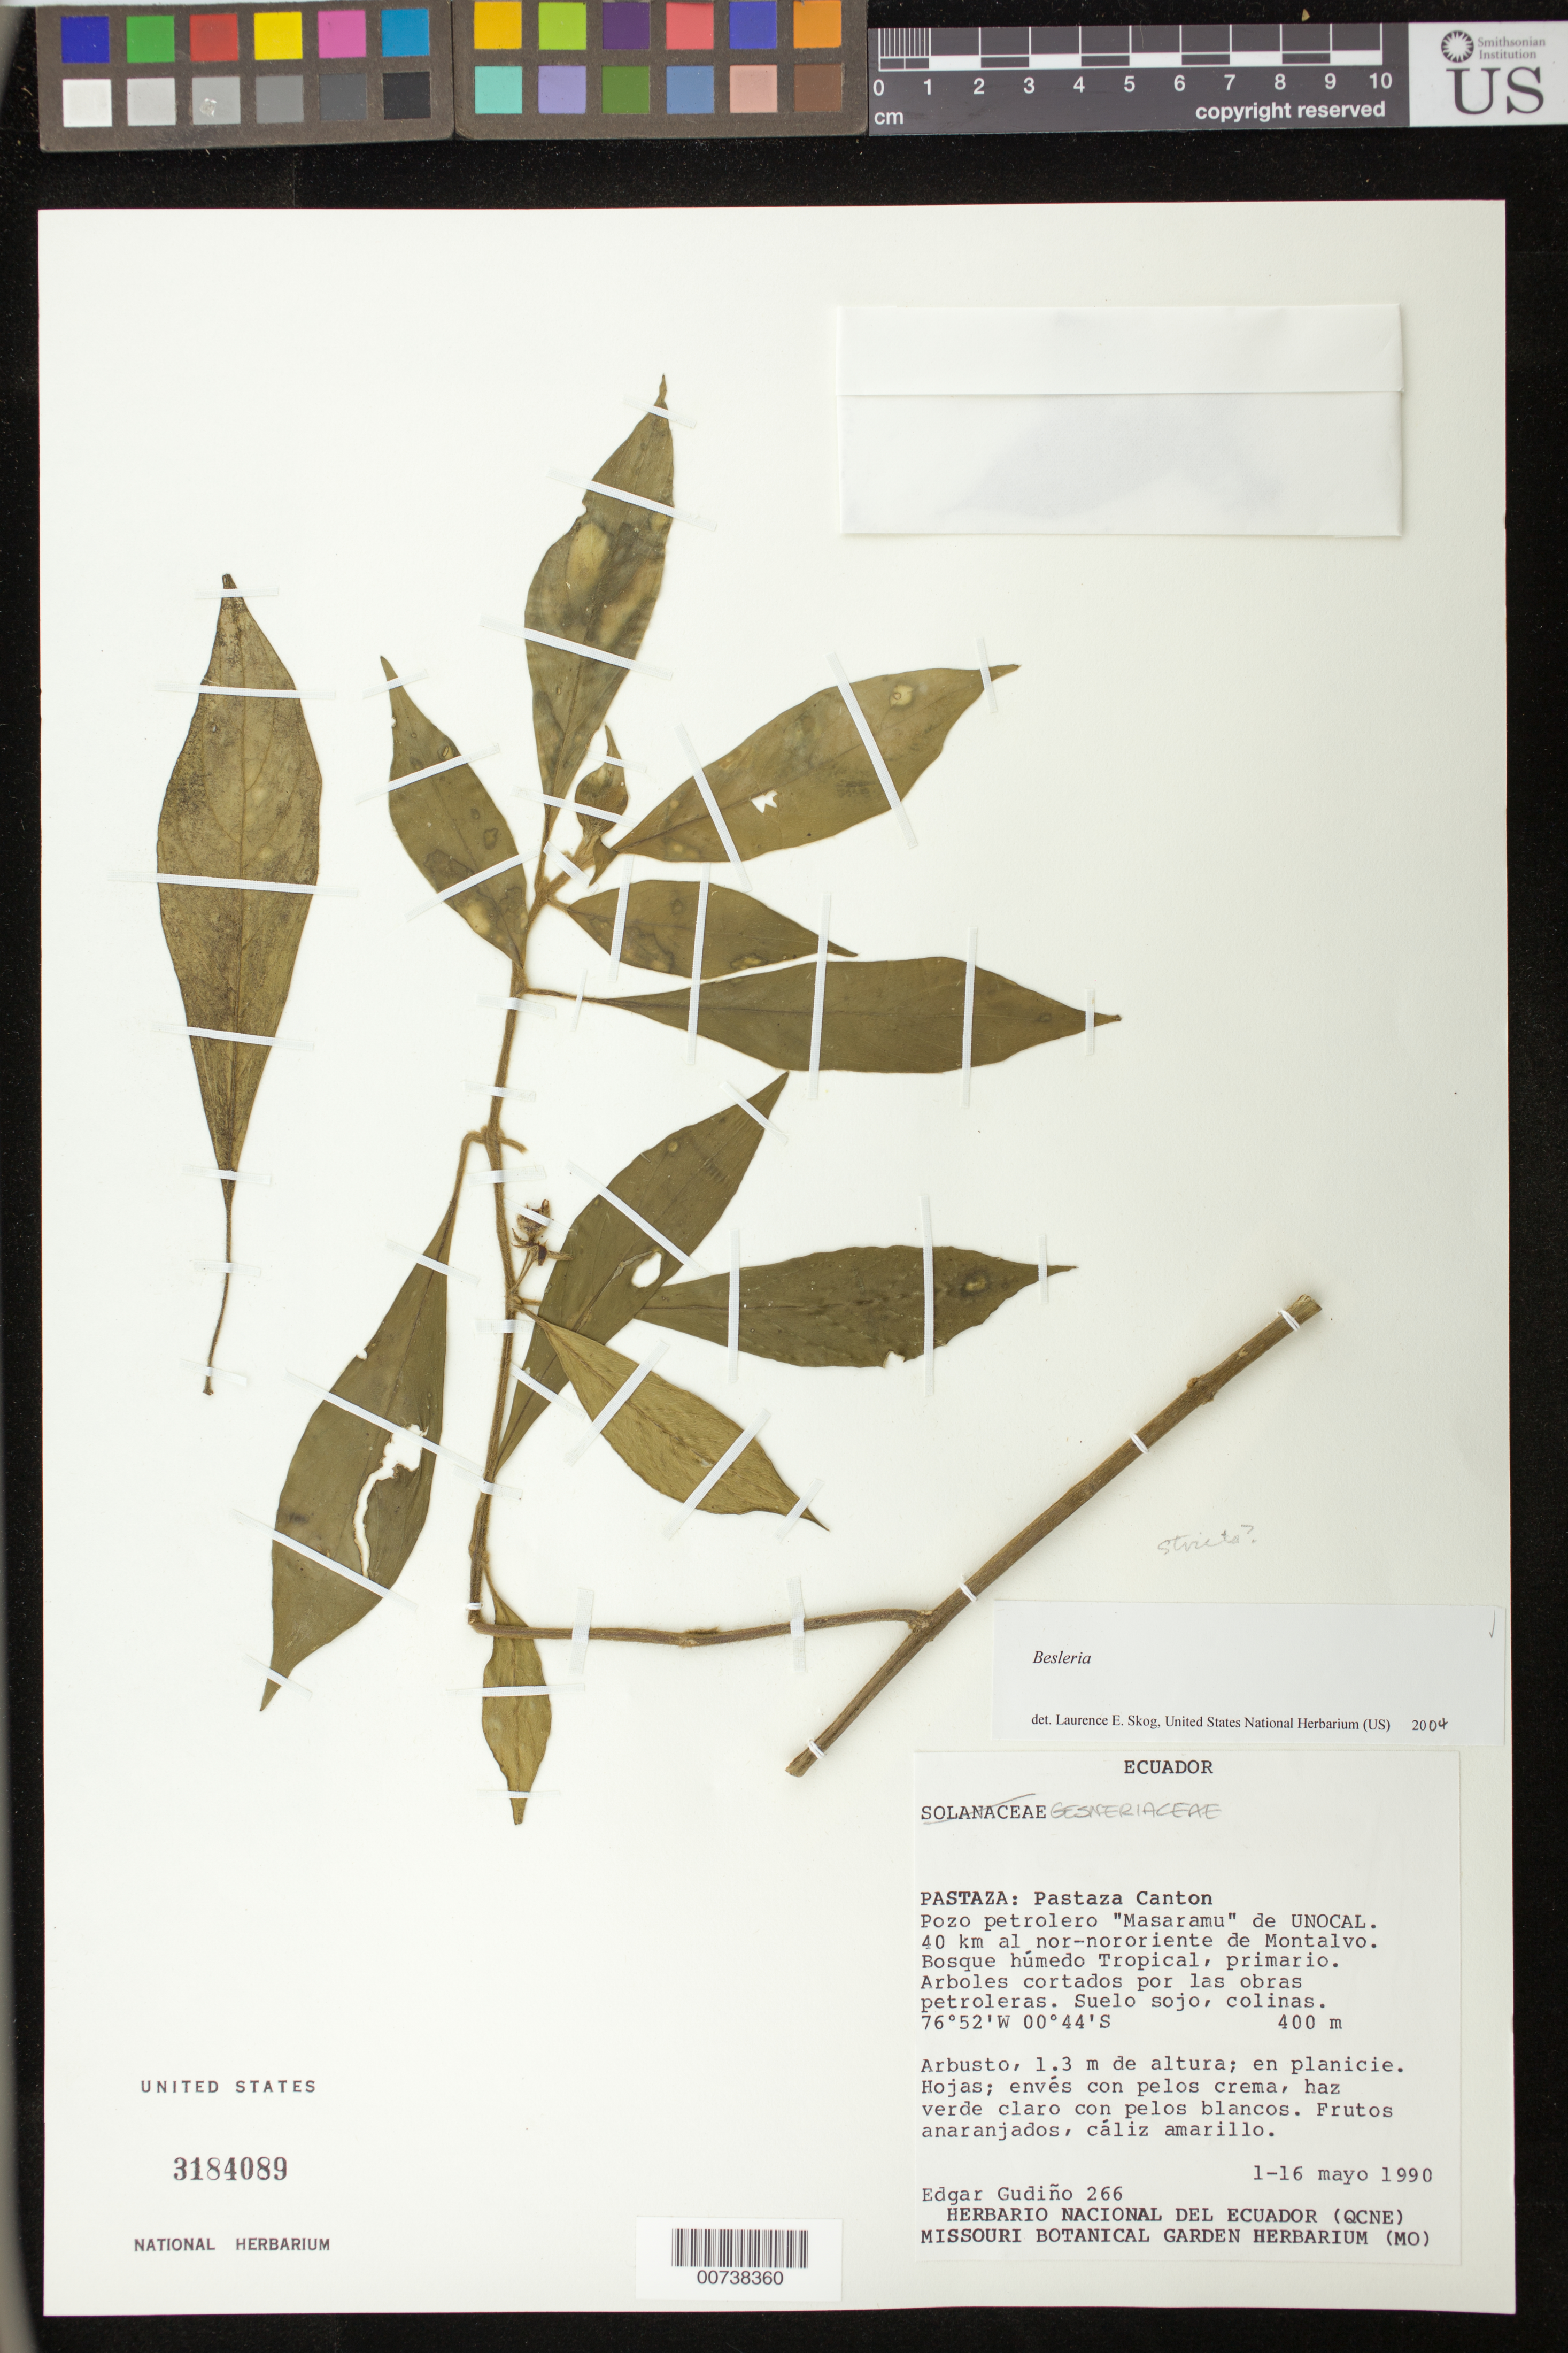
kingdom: Plantae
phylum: Tracheophyta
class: Magnoliopsida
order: Lamiales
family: Gesneriaceae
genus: Besleria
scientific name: Besleria sp.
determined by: Skog, Laurence E.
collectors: E. Gudiño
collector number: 266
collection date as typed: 1-16 May 1990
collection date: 1990-05-01/1990-05-16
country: Ecuador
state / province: Pastaza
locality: Pastaza: Pastaza Canton. Pozo petrolero "Masaramu" de UNOCAL, 40 km al nor-nororiente de Montalvo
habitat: Bosque húmedo tropical, primario. ARboles cortados por las obras petroleras. Suelo sojo, colinas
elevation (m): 400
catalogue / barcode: US 3184089